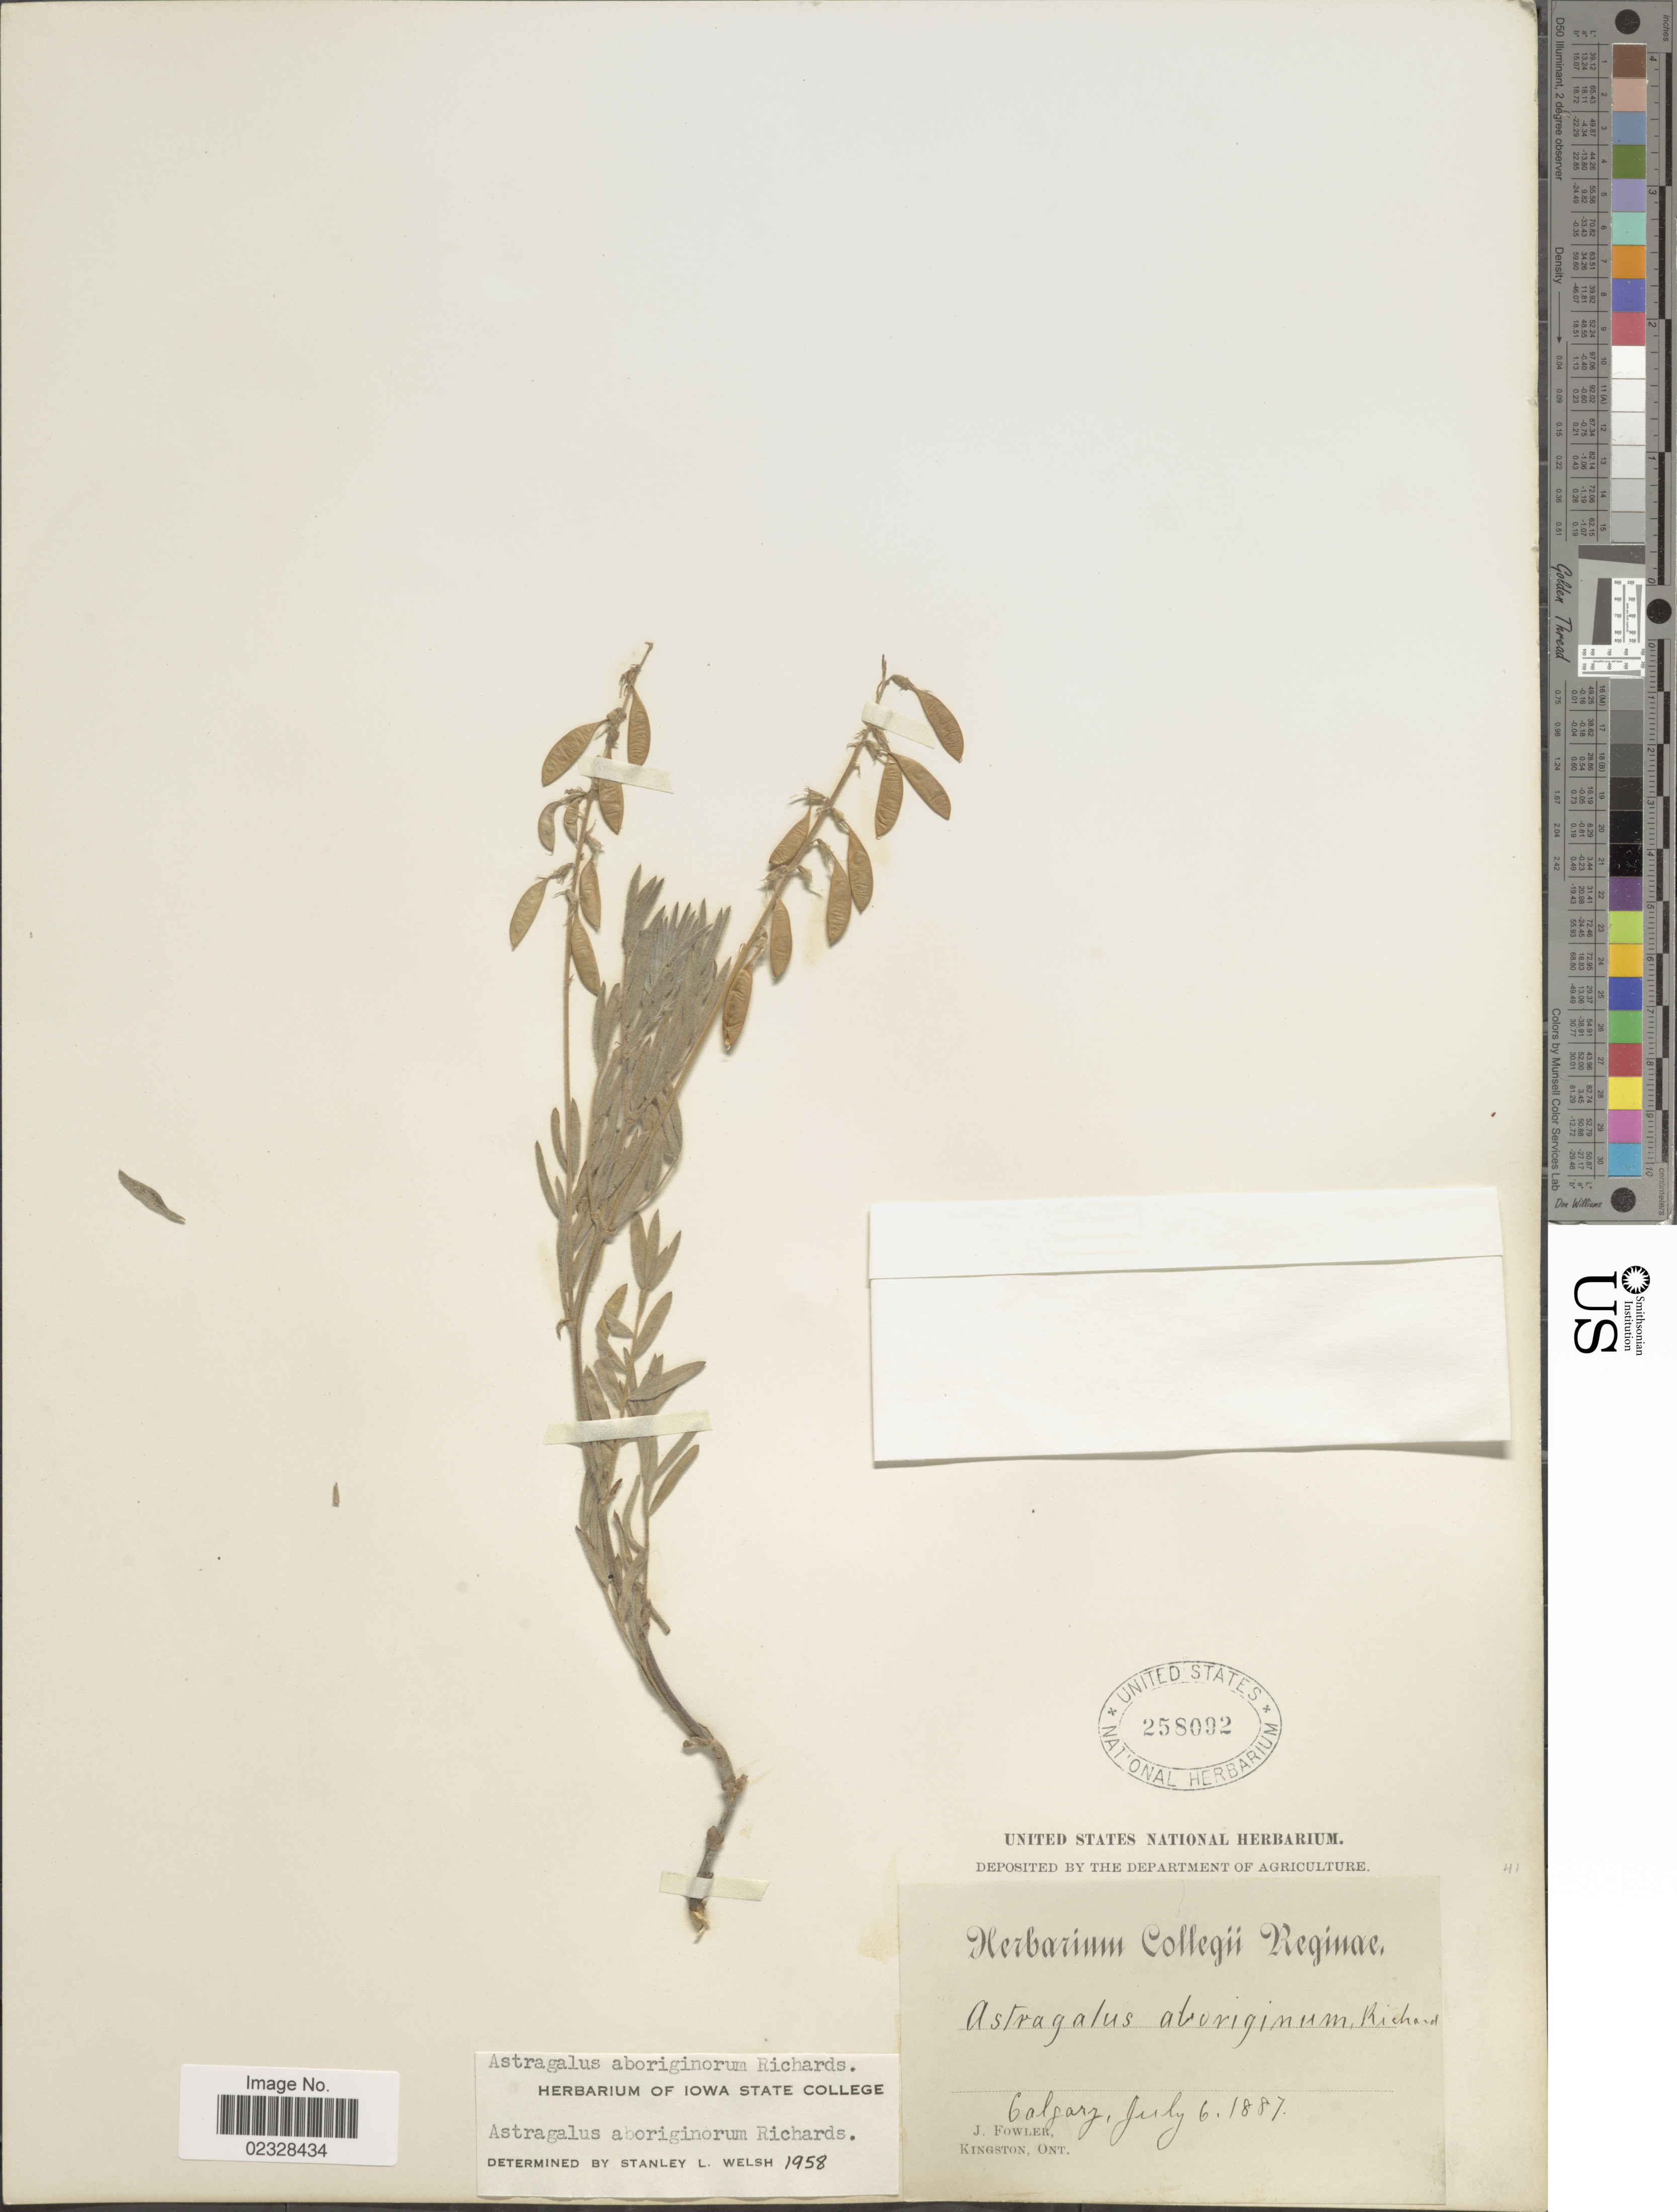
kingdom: Plantae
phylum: Tracheophyta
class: Magnoliopsida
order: Fabales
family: Fabaceae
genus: Astragalus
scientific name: Astragalus aboriginum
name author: Richardson ex Spreng.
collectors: J. P. Fowler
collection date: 1887-07-06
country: Canada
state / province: Alberta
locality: Calgary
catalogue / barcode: US 258092